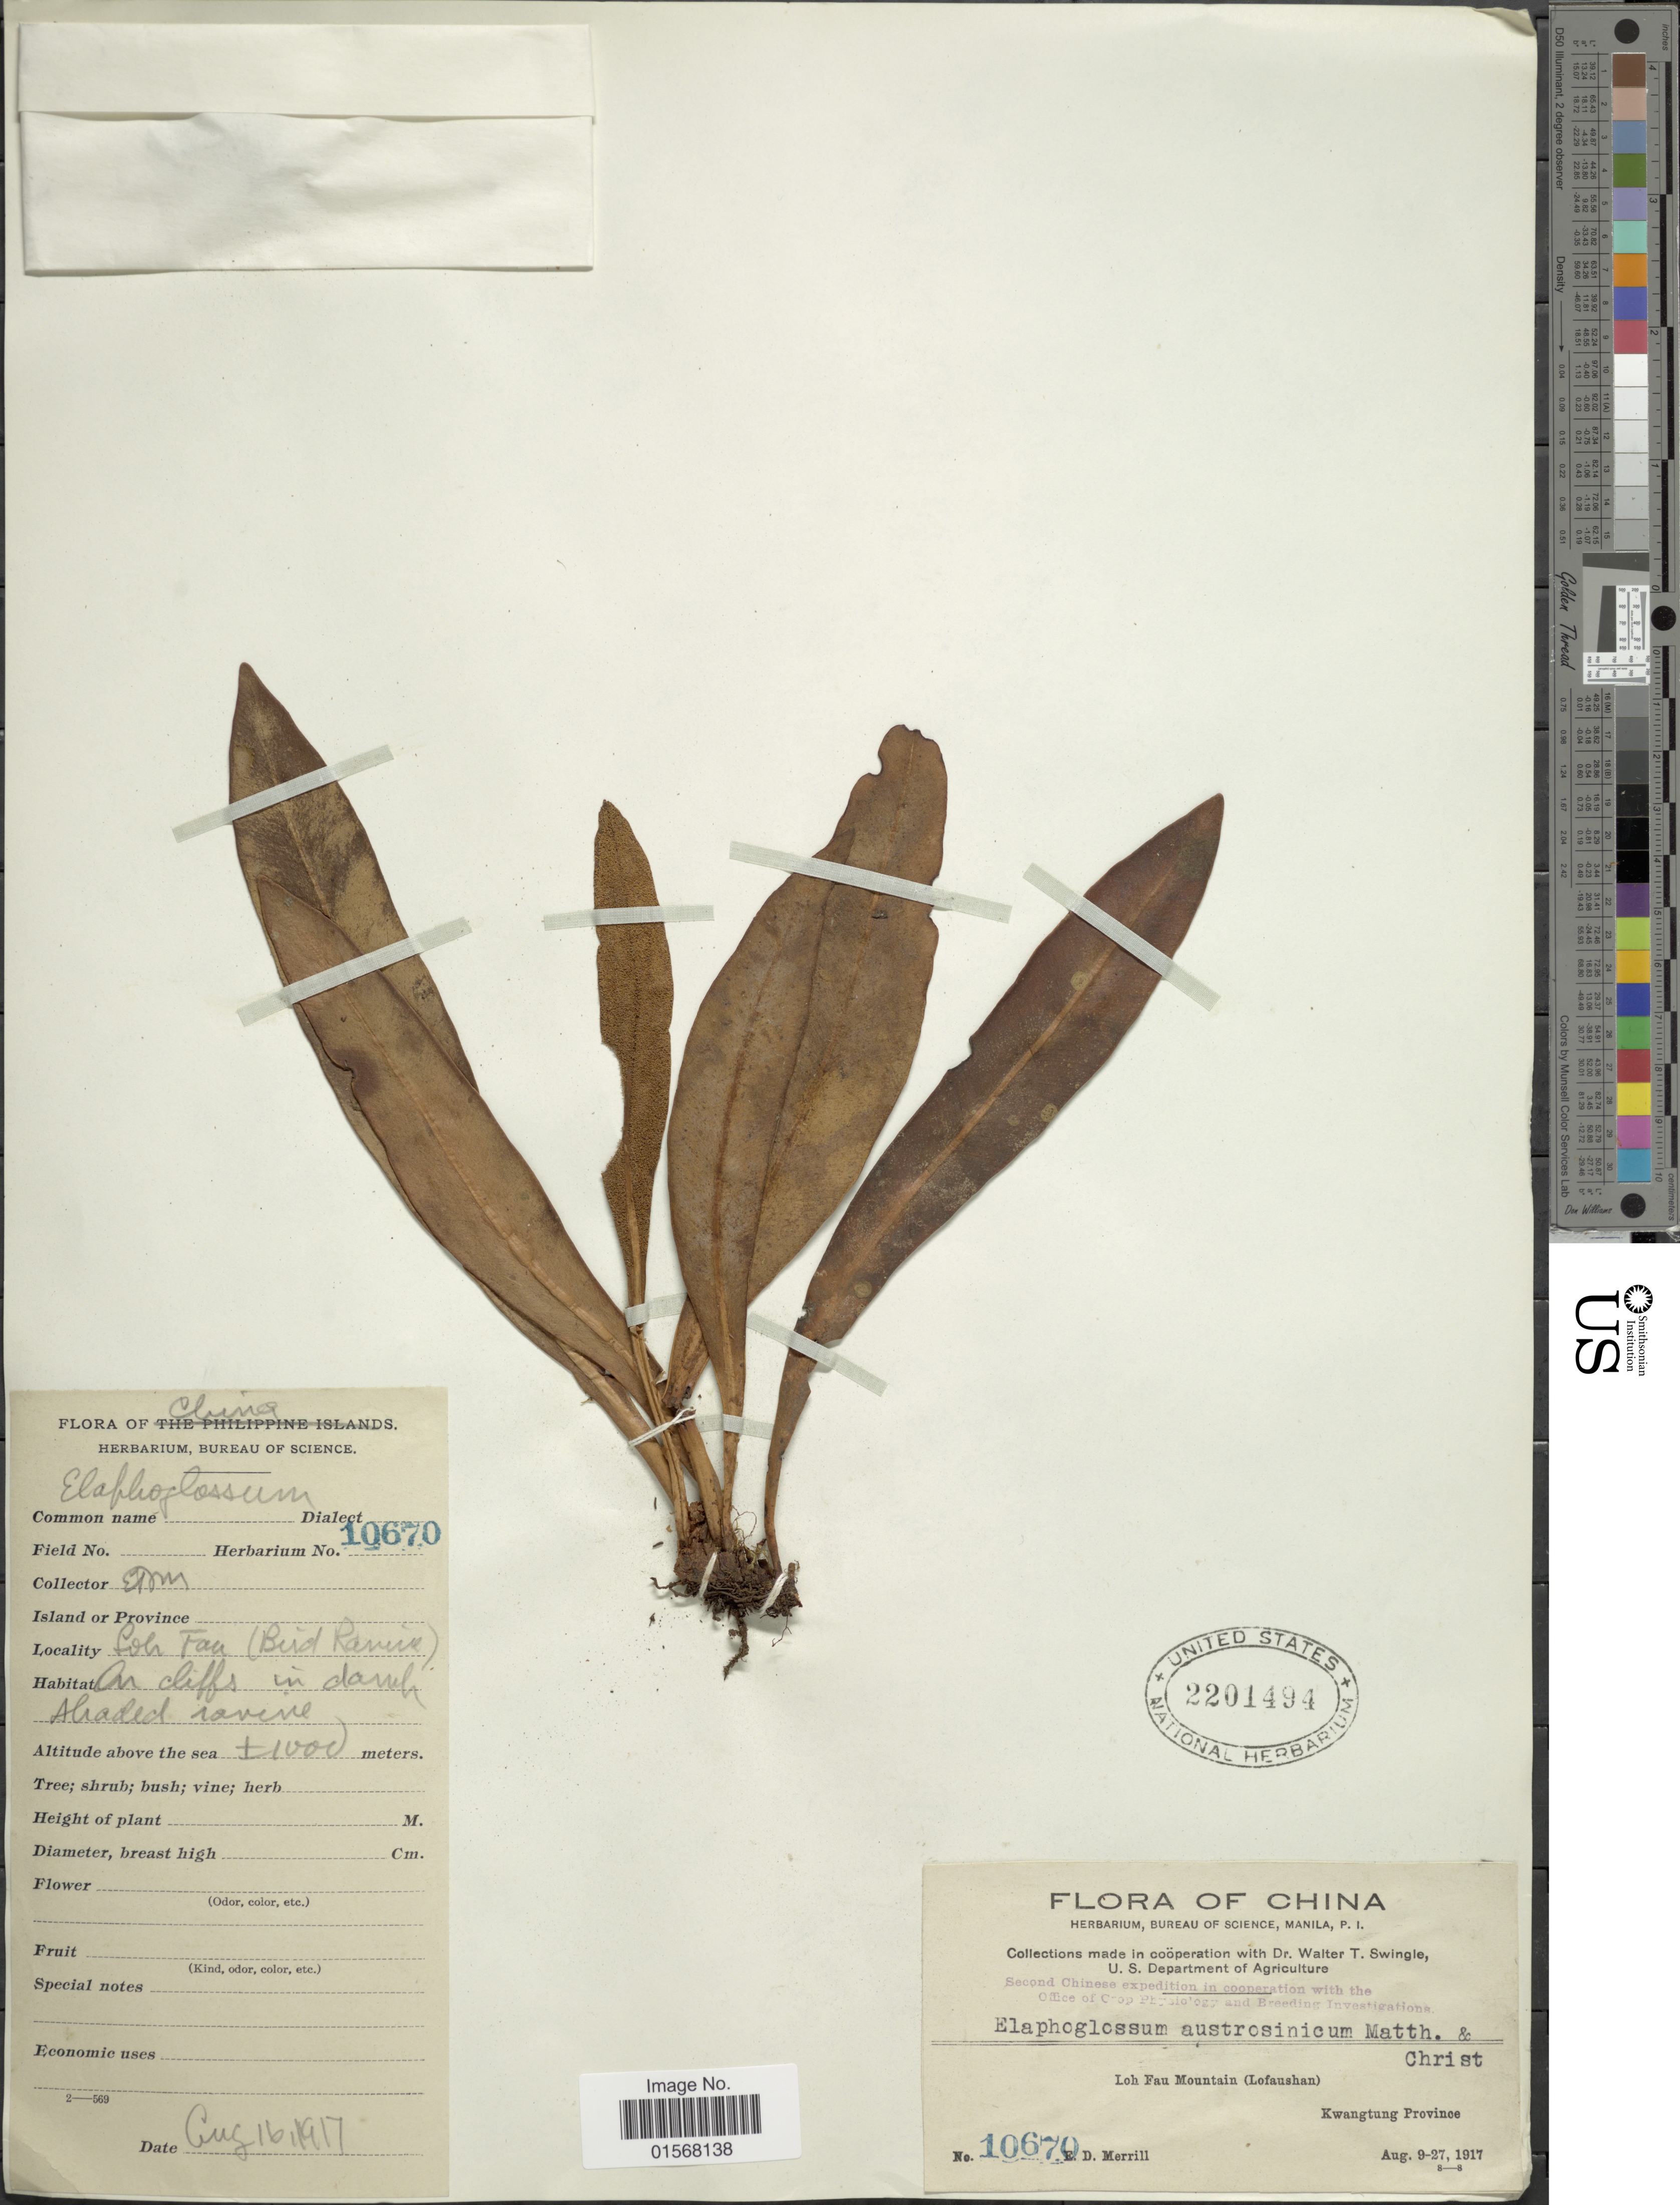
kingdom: Plantae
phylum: Tracheophyta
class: Polypodiopsida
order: Polypodiales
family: Dryopteridaceae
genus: Elaphoglossum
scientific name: Elaphoglossum austrosinicum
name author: C.G. Matthew & Christ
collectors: E. D. Merrill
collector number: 10670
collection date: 1917-08-09/1917-08-27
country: China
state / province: Guangdong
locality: Loh Fau Mountain (Lofaushan) Kwangtung province, (Bird Ravine)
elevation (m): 1000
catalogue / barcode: US 2201494